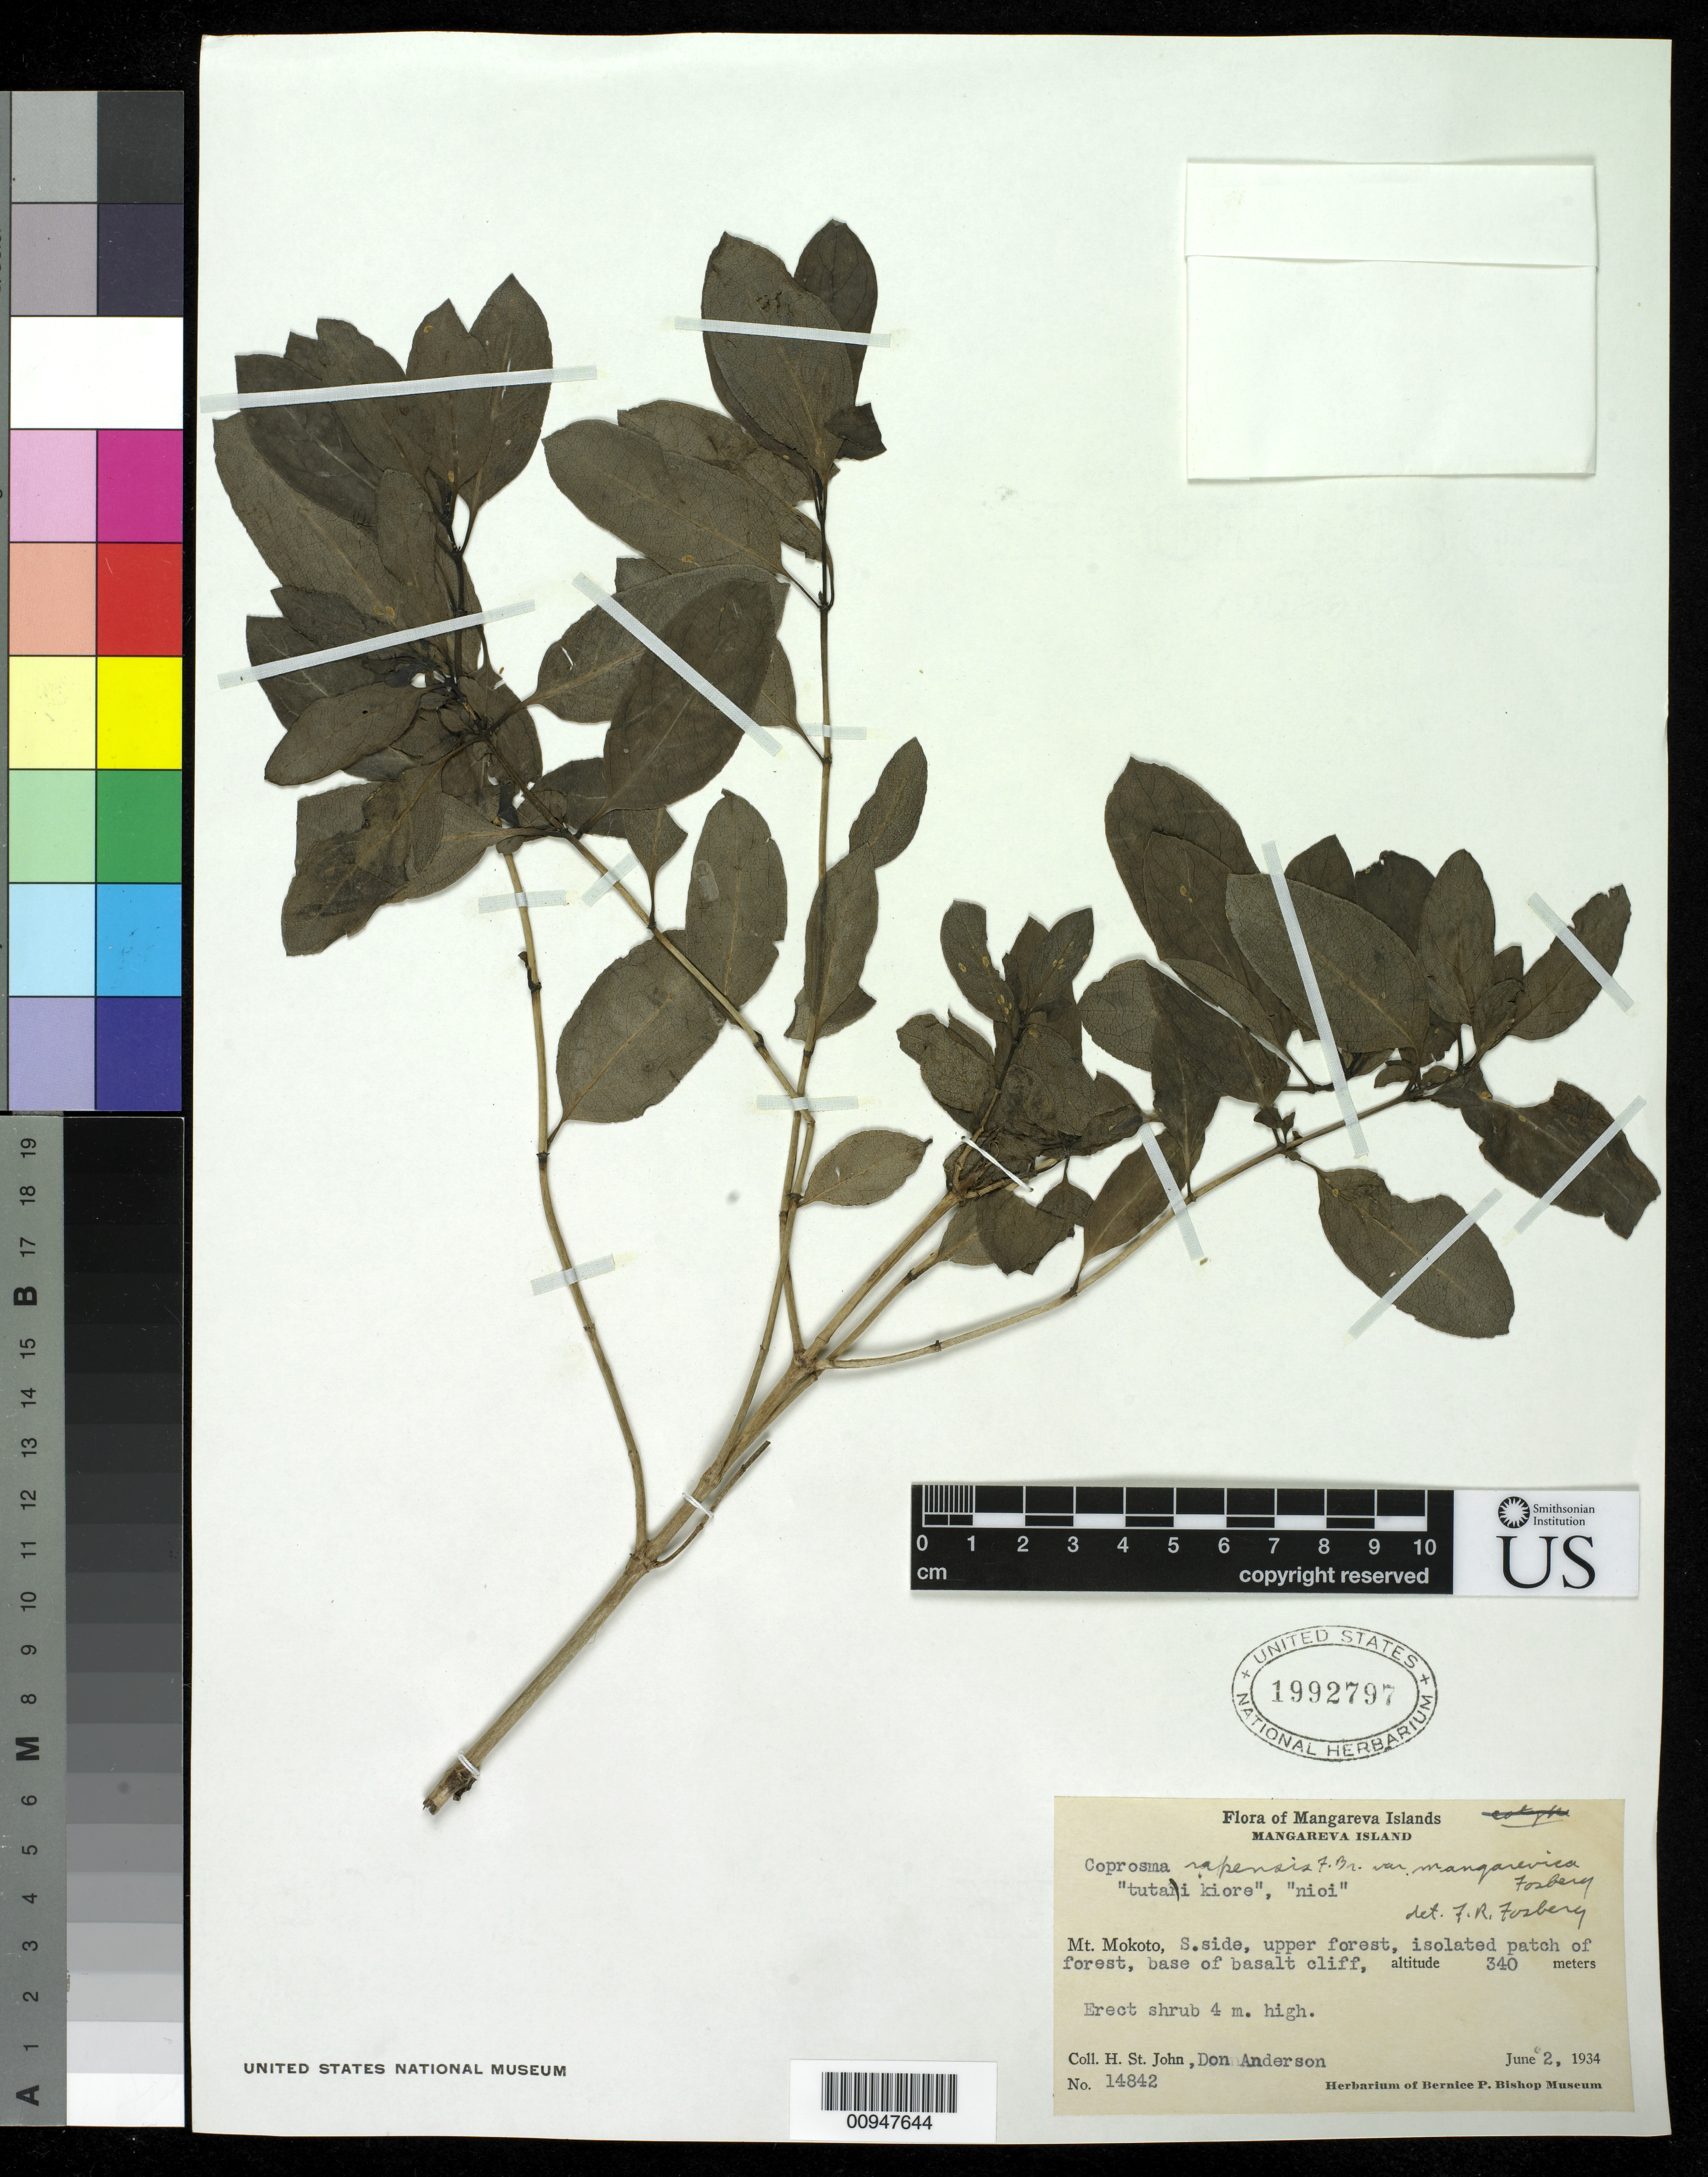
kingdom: Plantae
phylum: Tracheophyta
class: Magnoliopsida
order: Gentianales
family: Rubiaceae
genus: Coprosma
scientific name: Coprosma rapensis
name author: F. Br.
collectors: H. St. John & D. Anderson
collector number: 14842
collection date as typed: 02 Jun 1934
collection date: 1934-06-02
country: French Polynesia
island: Mangareva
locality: Mt. Mokoto, S. side, upper forest, isolated patch of forest, base of basalt cliff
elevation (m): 340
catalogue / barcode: US 1992797